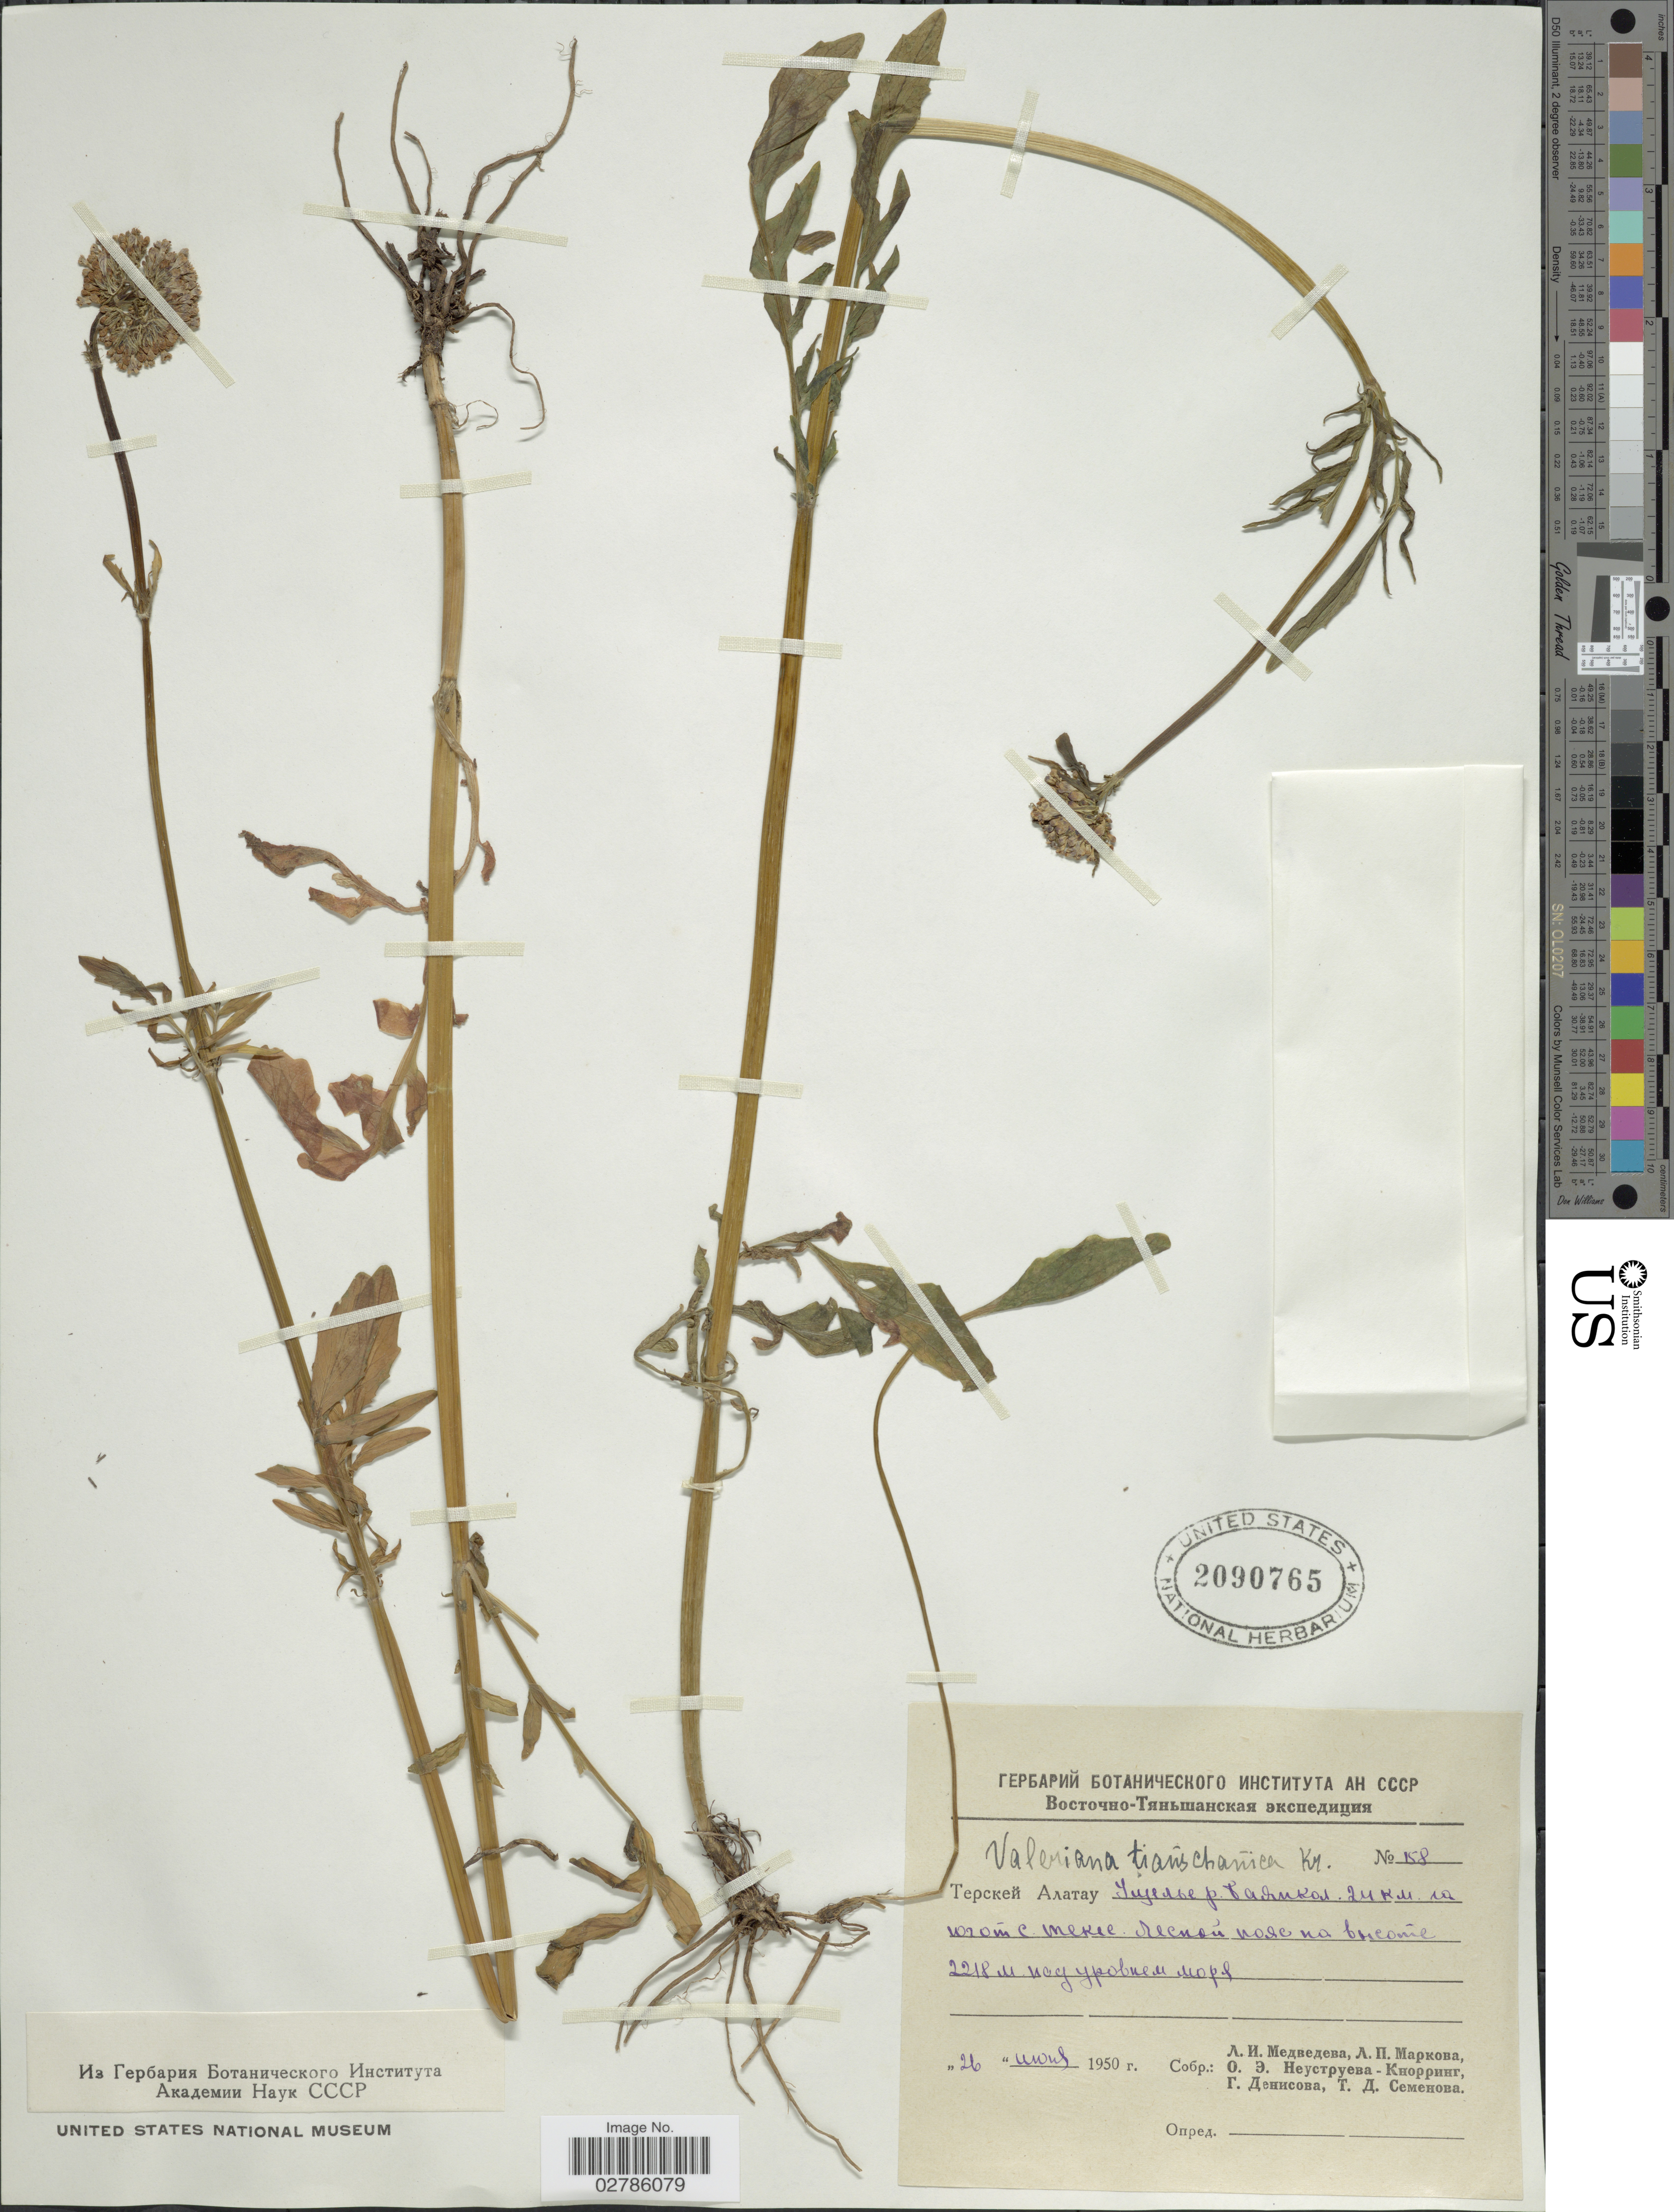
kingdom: Plantae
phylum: Tracheophyta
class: Magnoliopsida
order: Dipsacales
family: Caprifoliaceae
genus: Valeriana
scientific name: Valeriana tianschanica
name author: Kreyer ex Hand.-Mazz.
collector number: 158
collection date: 1950-08-26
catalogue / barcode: US 2090765